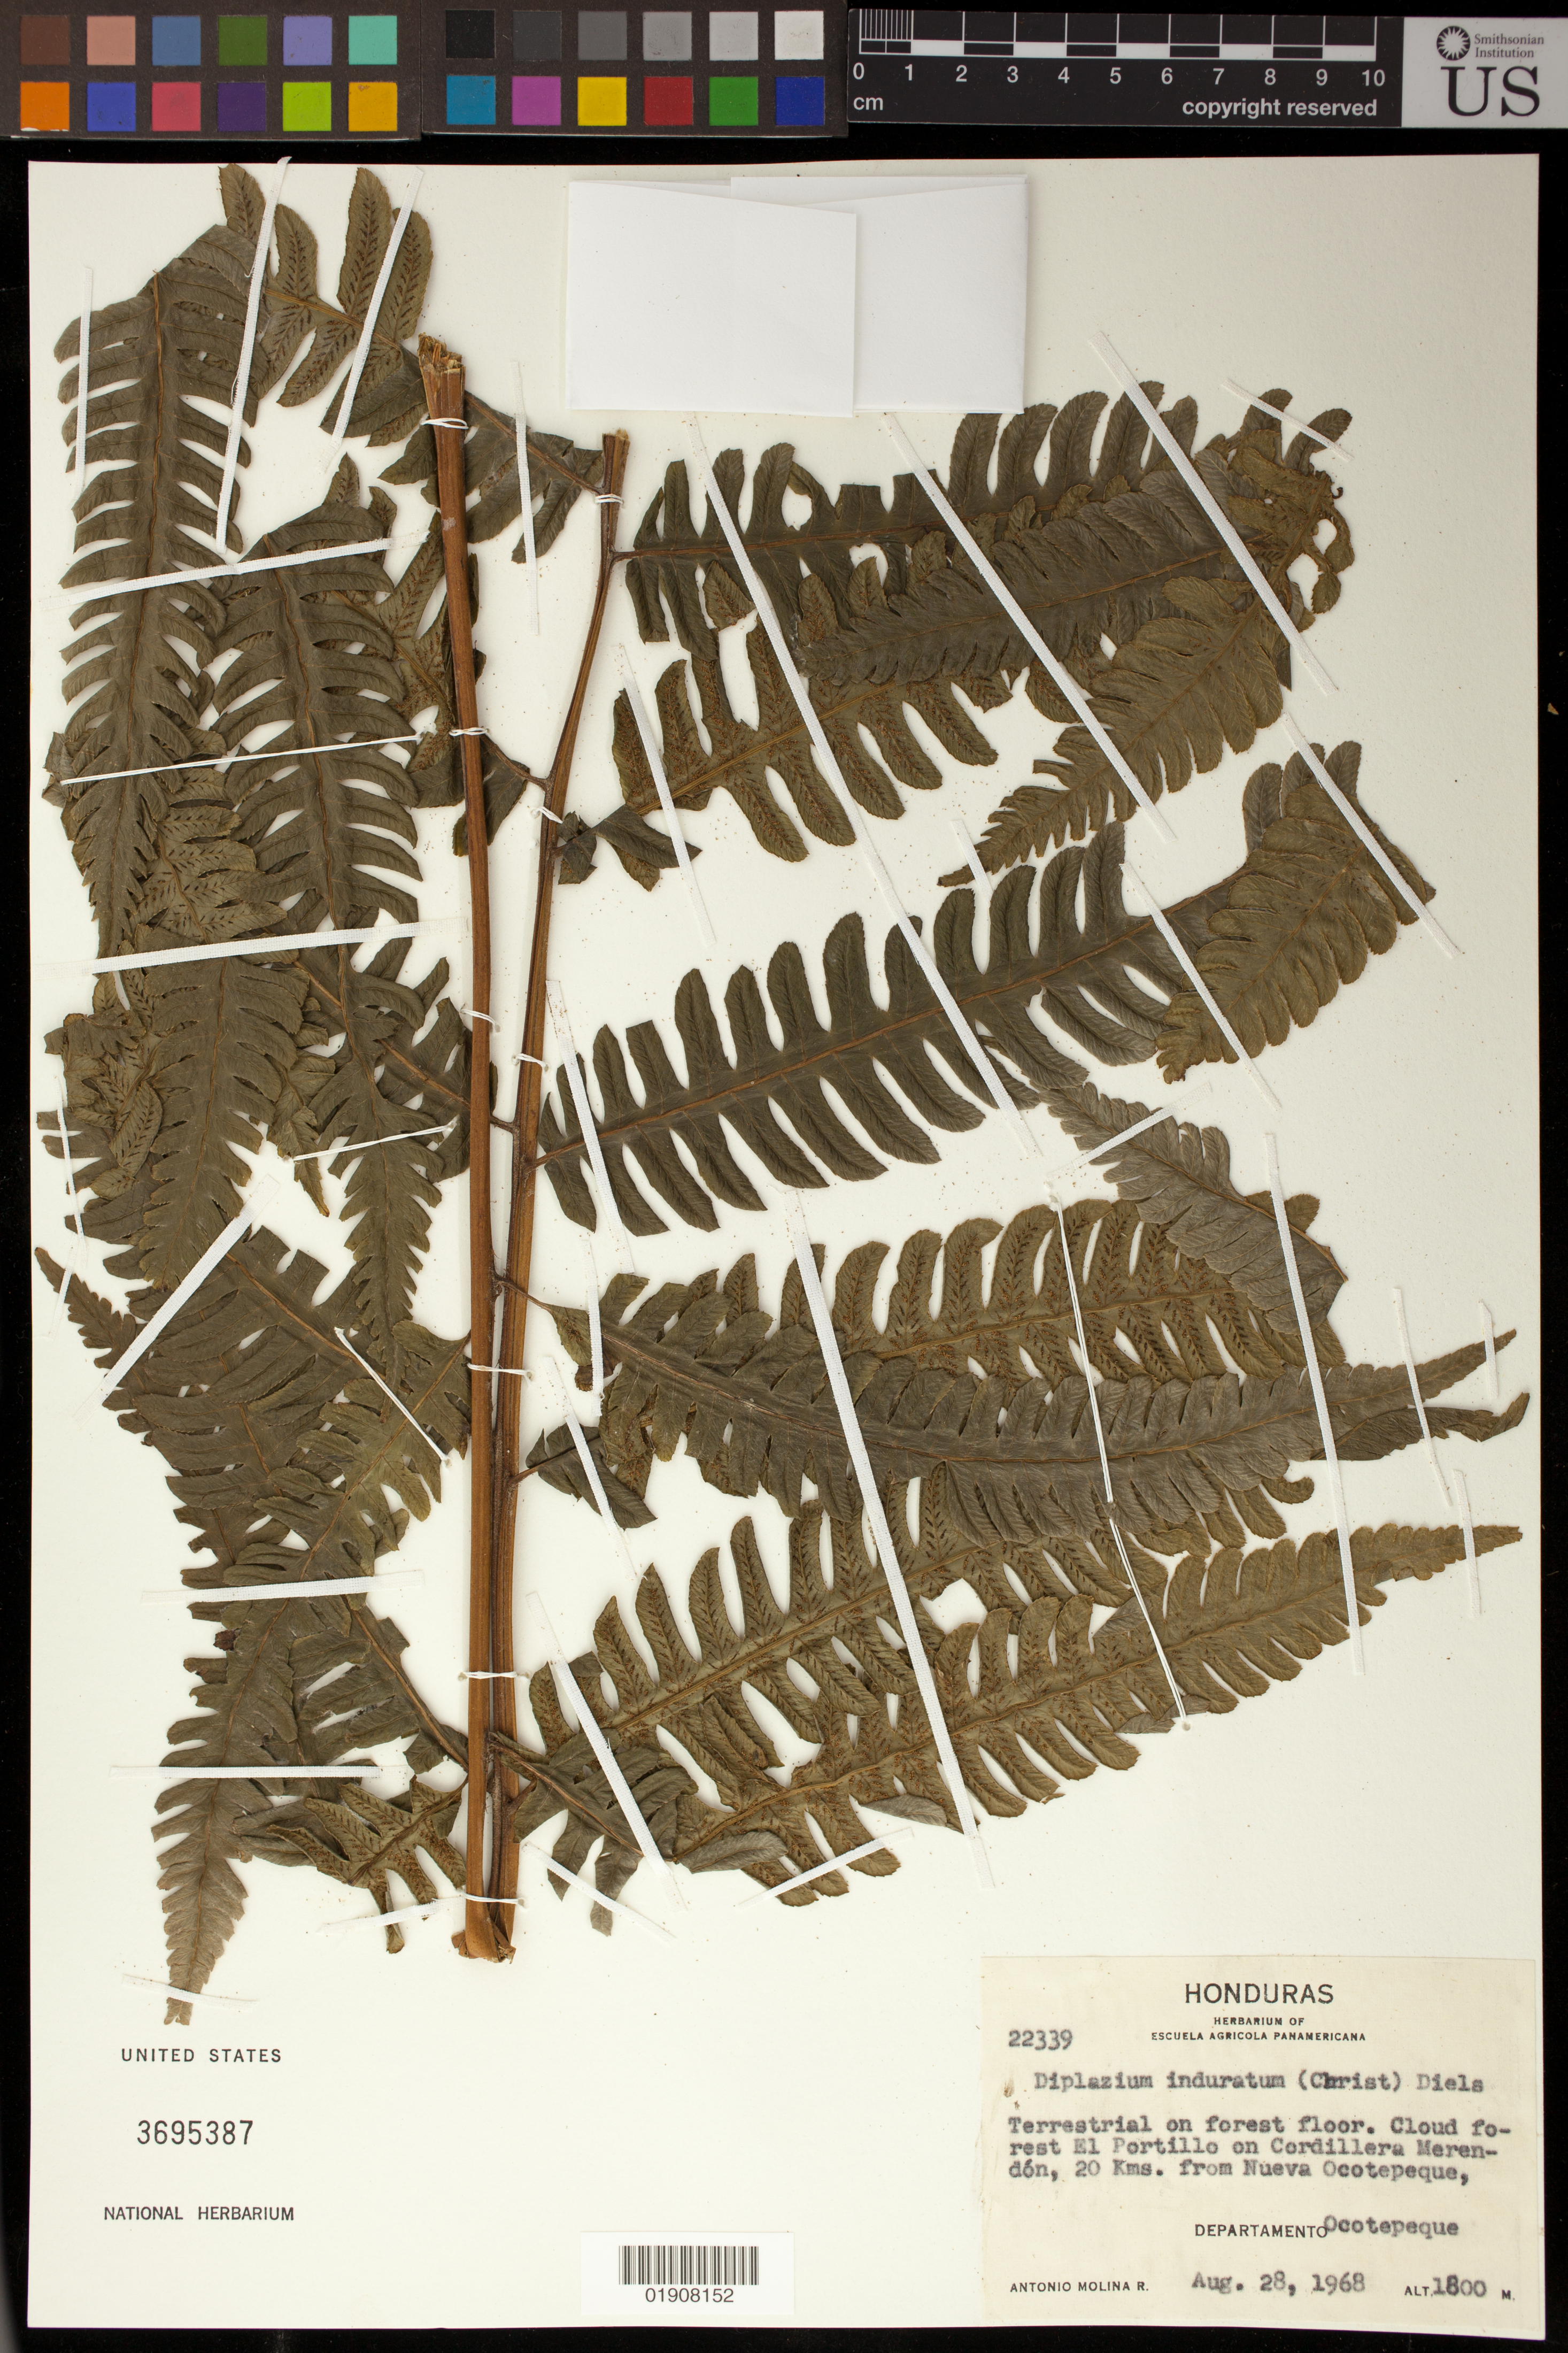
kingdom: Plantae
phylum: Tracheophyta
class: Polypodiopsida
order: Polypodiales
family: Athyriaceae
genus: Diplazium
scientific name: Diplazium lindbergii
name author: (Mett.) Christ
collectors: A. Molina R.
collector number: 22339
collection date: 1968-08-28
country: Honduras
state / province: Ocotepeque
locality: El Portillo on Cordillera Merendon, 20 kms. from Ocotepeque town.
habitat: Cloud forest.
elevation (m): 1800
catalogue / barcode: US 3695387